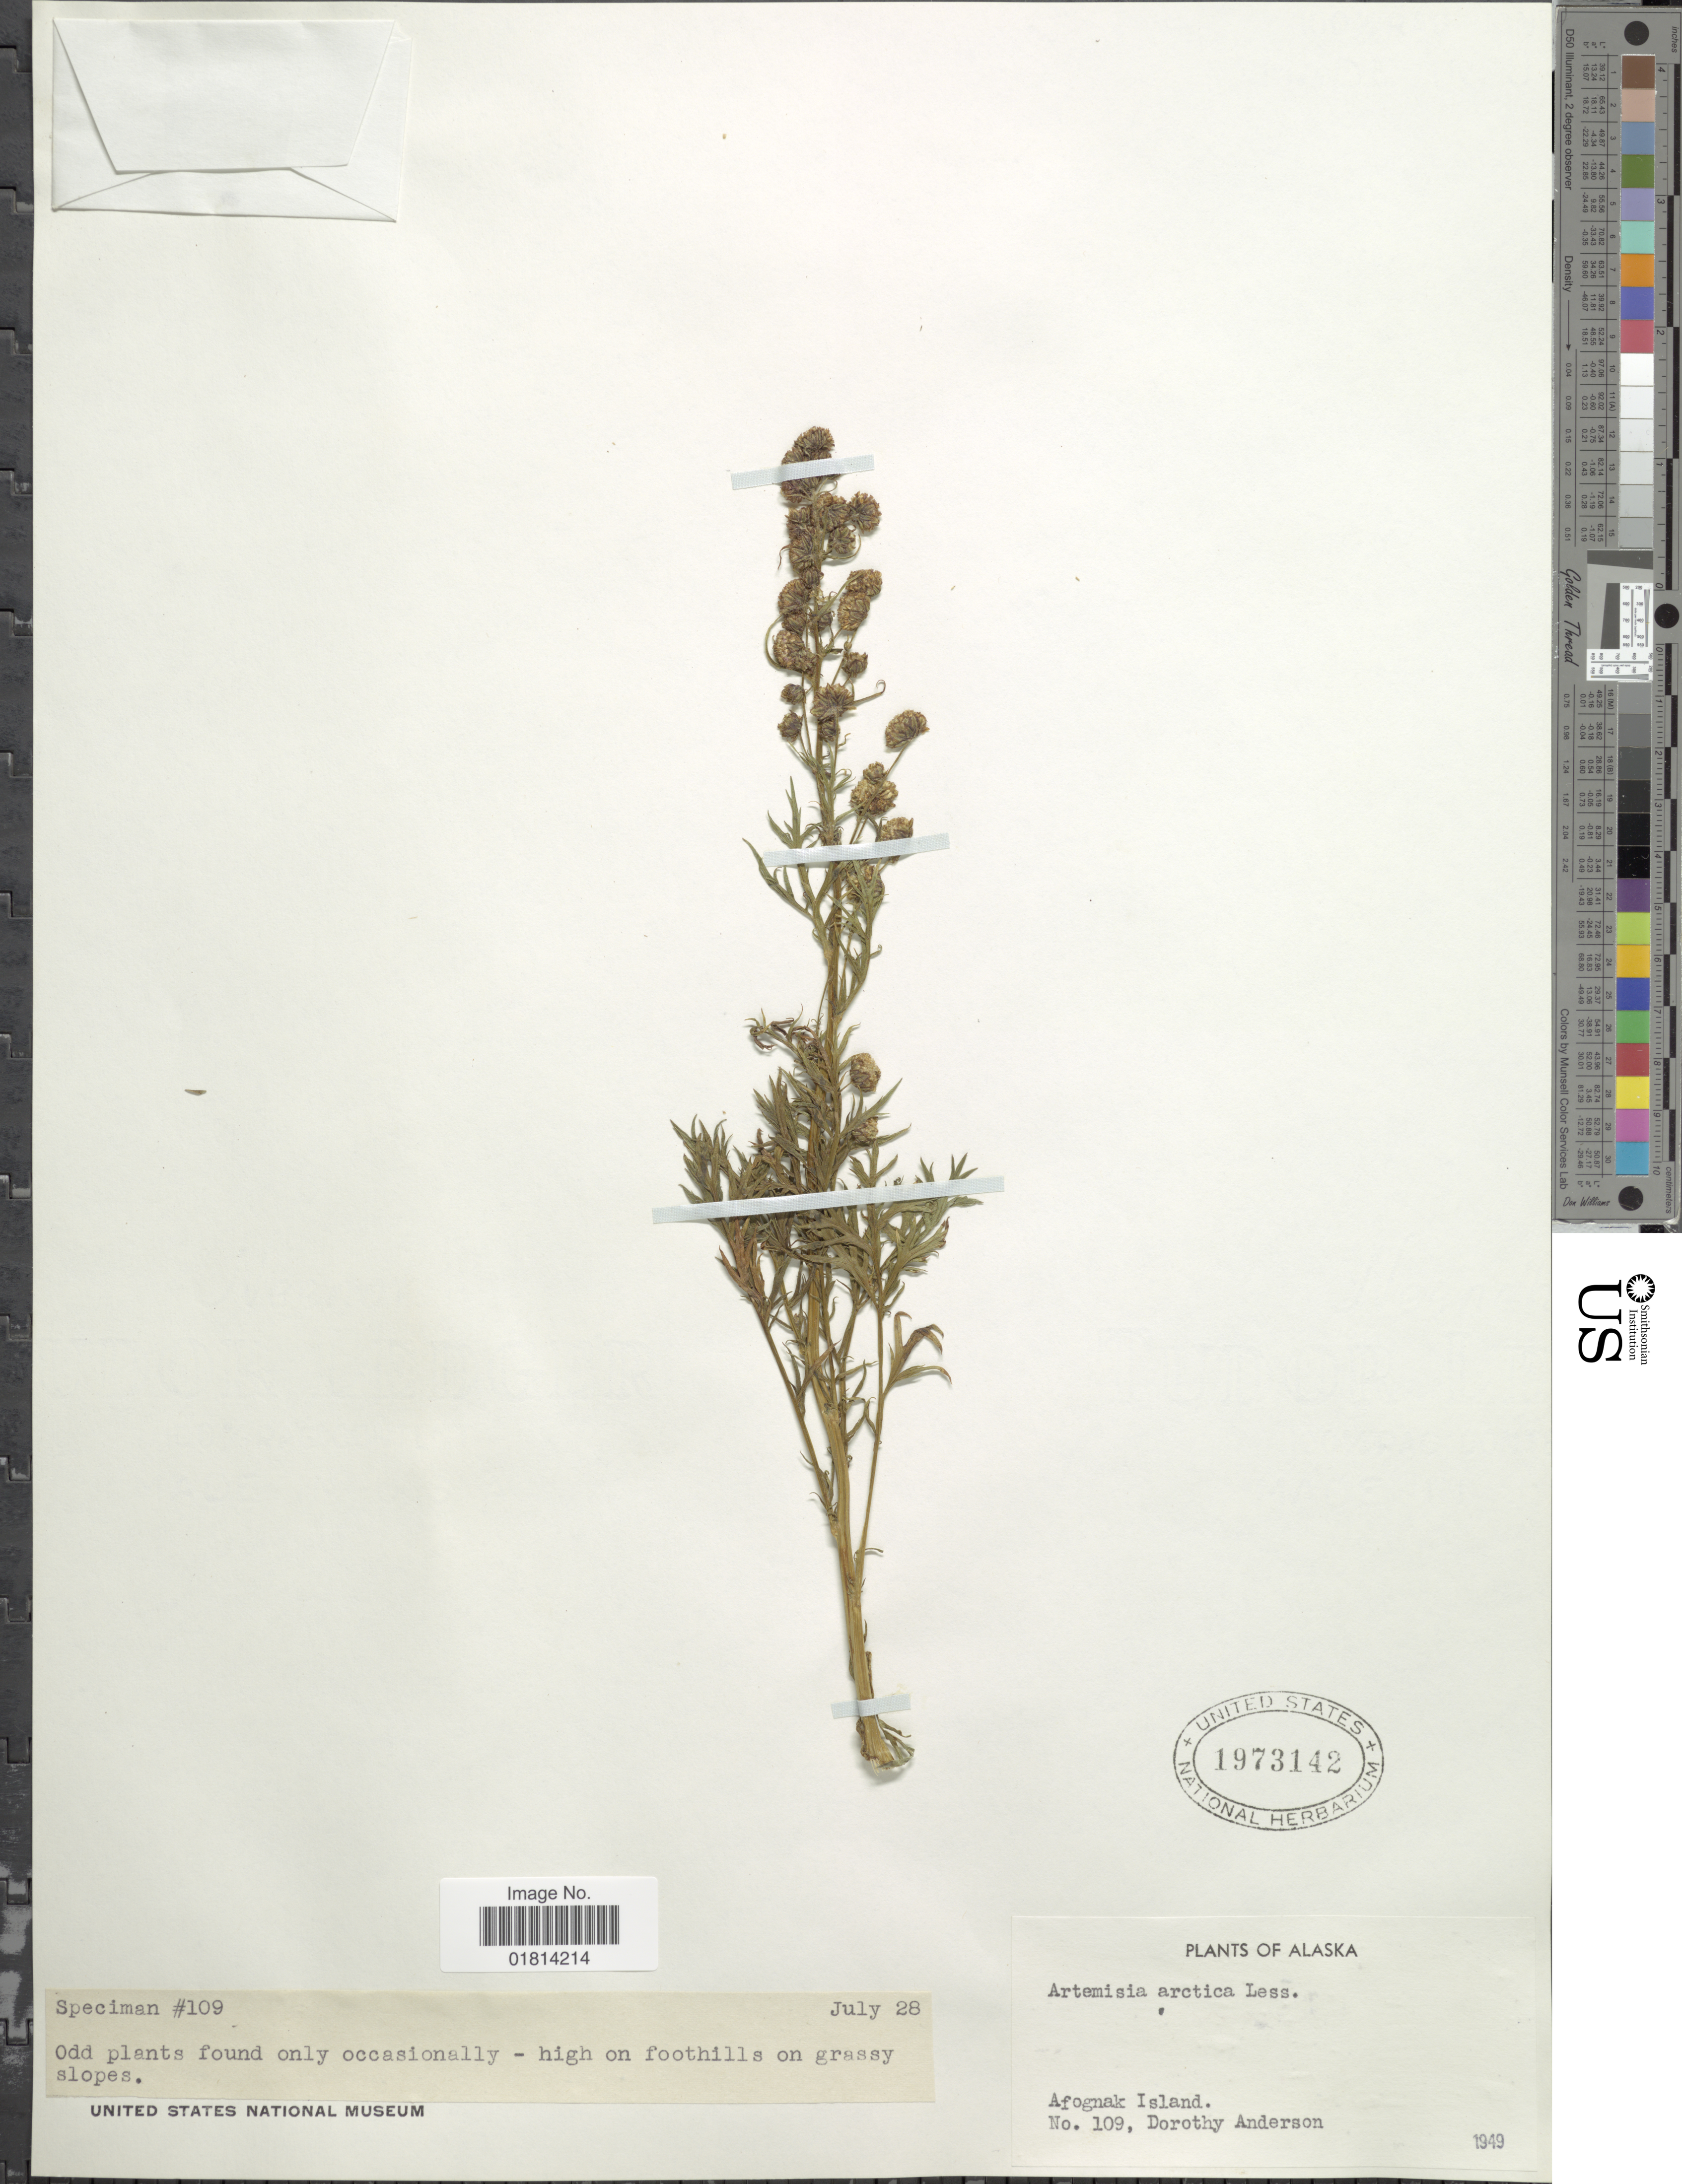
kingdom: Plantae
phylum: Tracheophyta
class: Magnoliopsida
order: Asterales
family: Asteraceae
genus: Artemisia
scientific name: Artemisia arctica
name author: Less.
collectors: D. Anderson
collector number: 109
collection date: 1949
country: United States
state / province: Alaska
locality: Afognak Island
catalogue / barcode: US 1973142